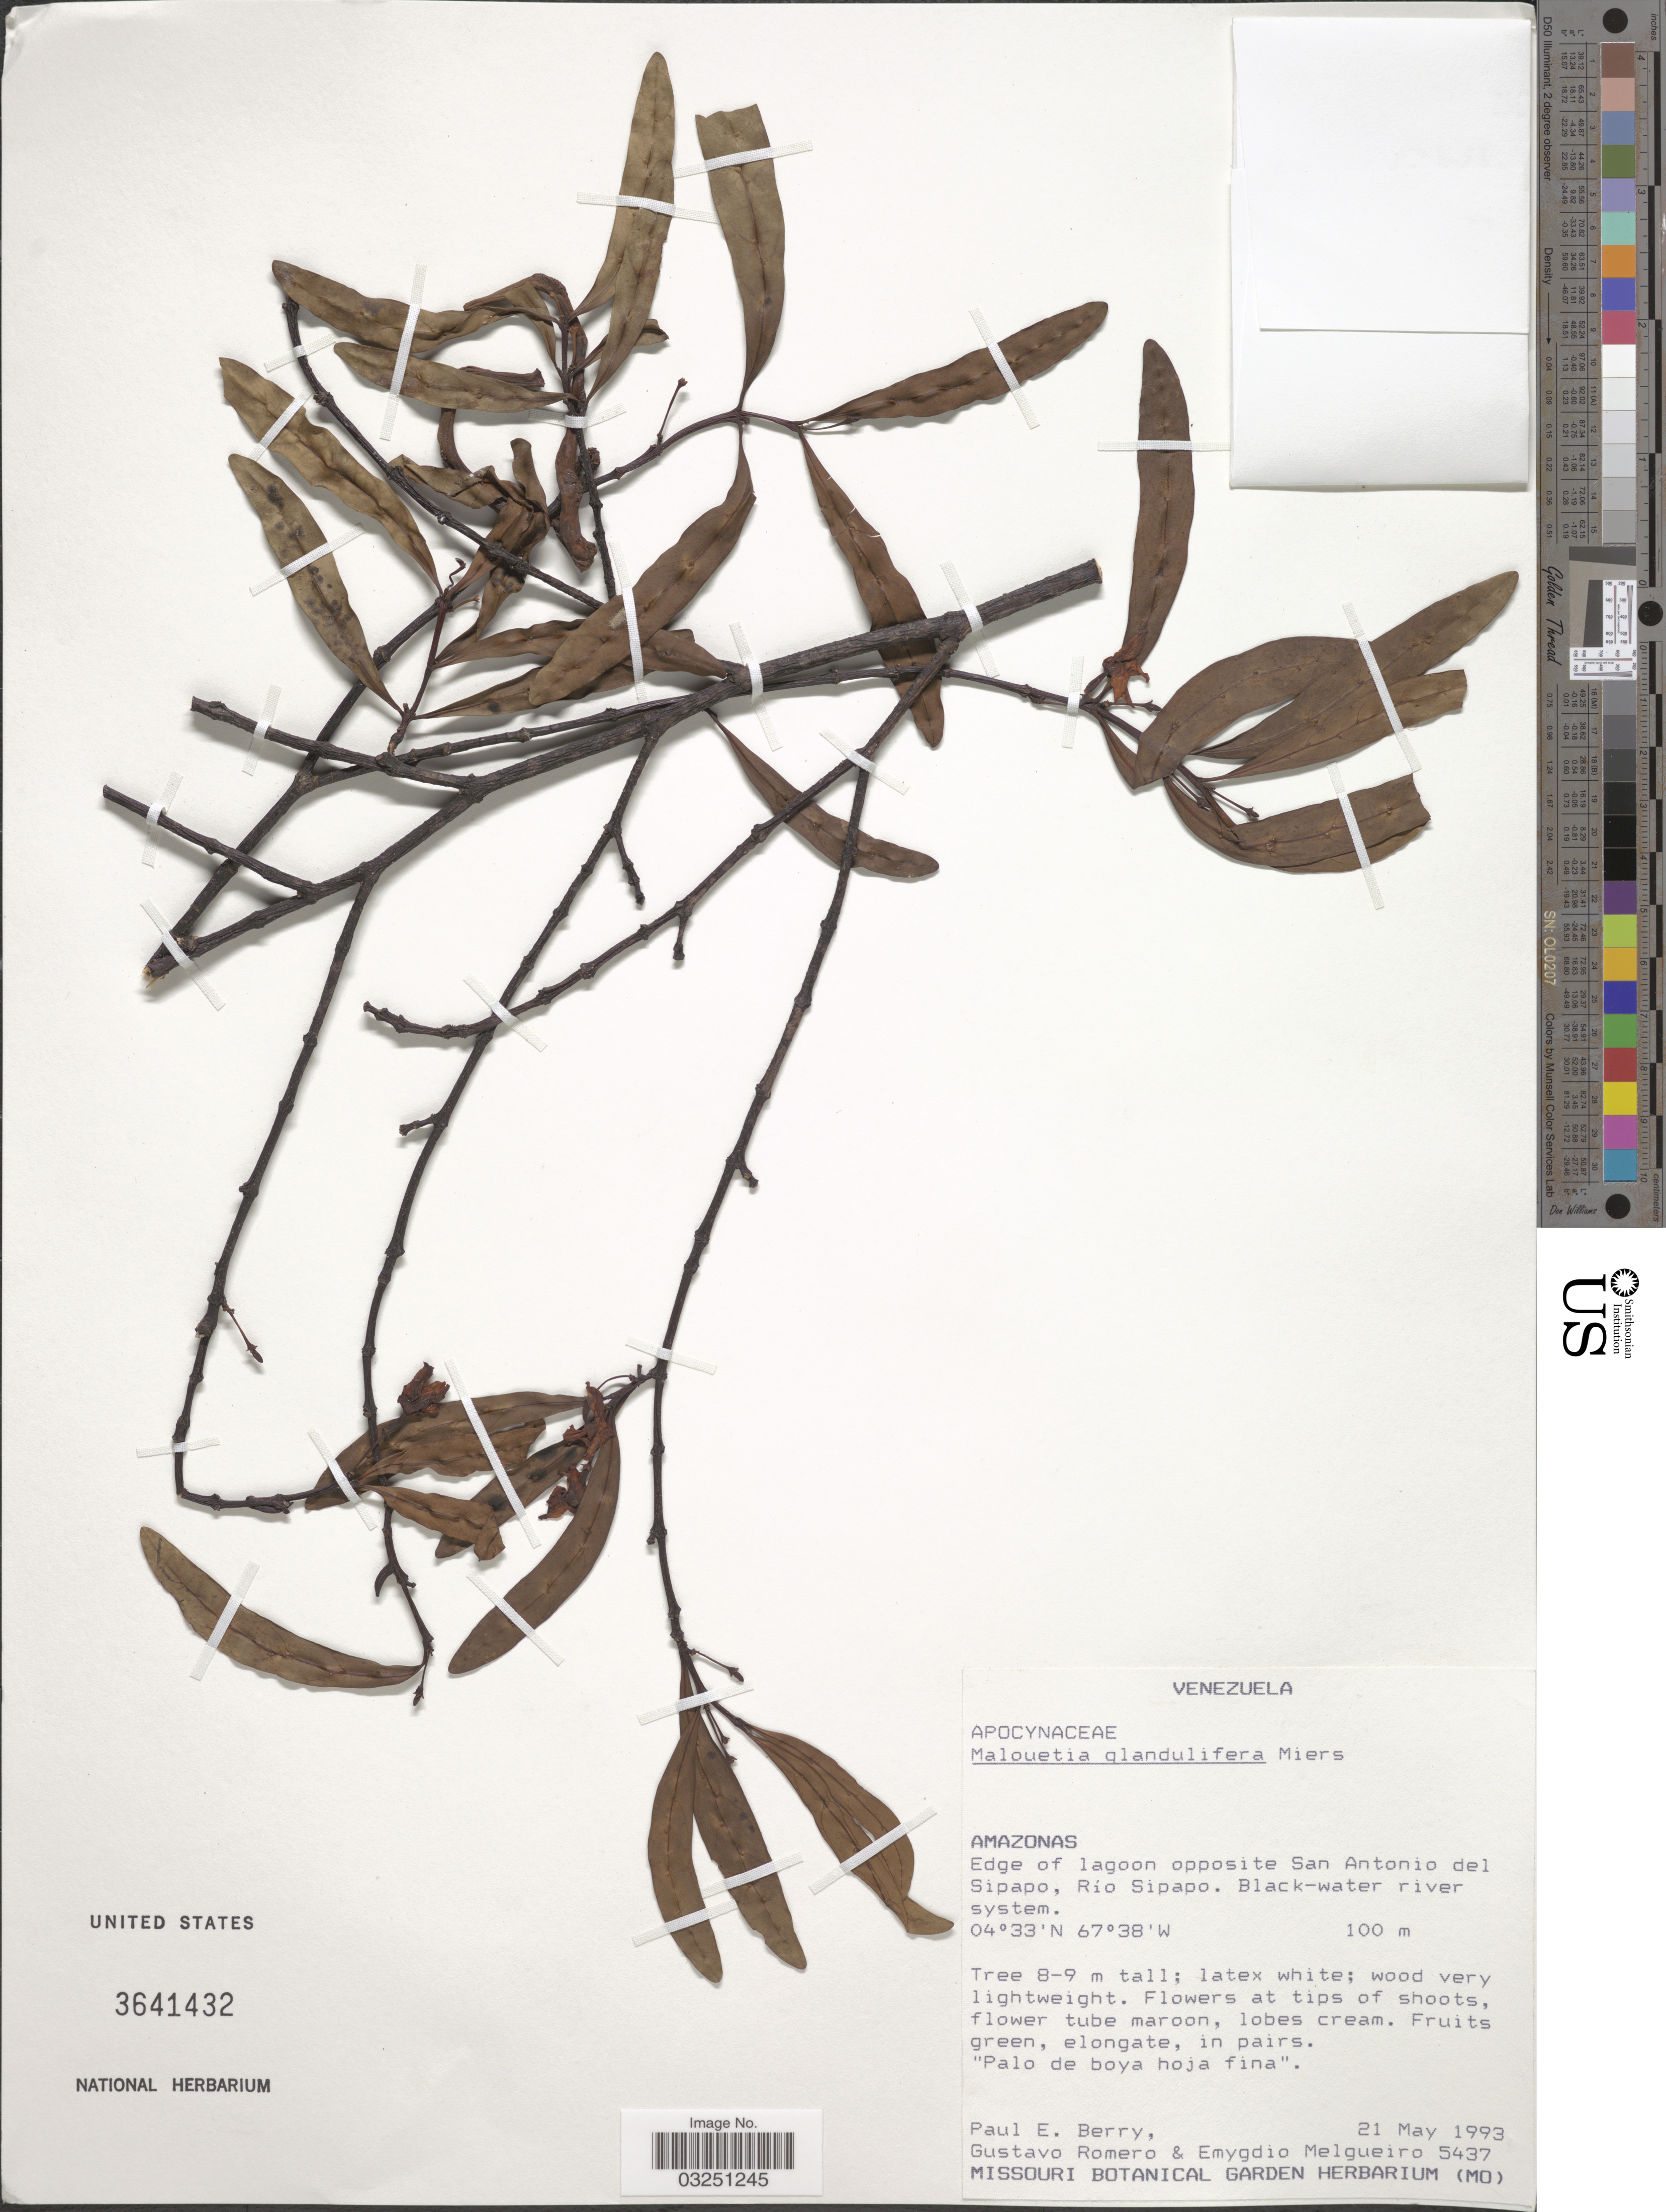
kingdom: Plantae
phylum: Tracheophyta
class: Magnoliopsida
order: Gentianales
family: Apocynaceae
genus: Malouetia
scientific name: Malouetia glandulifera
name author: Miers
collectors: P. E. Berry, G. Romero & E. Melgueiro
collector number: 5437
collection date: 1993-05-21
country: Venezuela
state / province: Amazonas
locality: Edge of lagoon opposite San Antonio del Sipapo, Río Sipapo. Black-water river system.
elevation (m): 100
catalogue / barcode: US 3641432